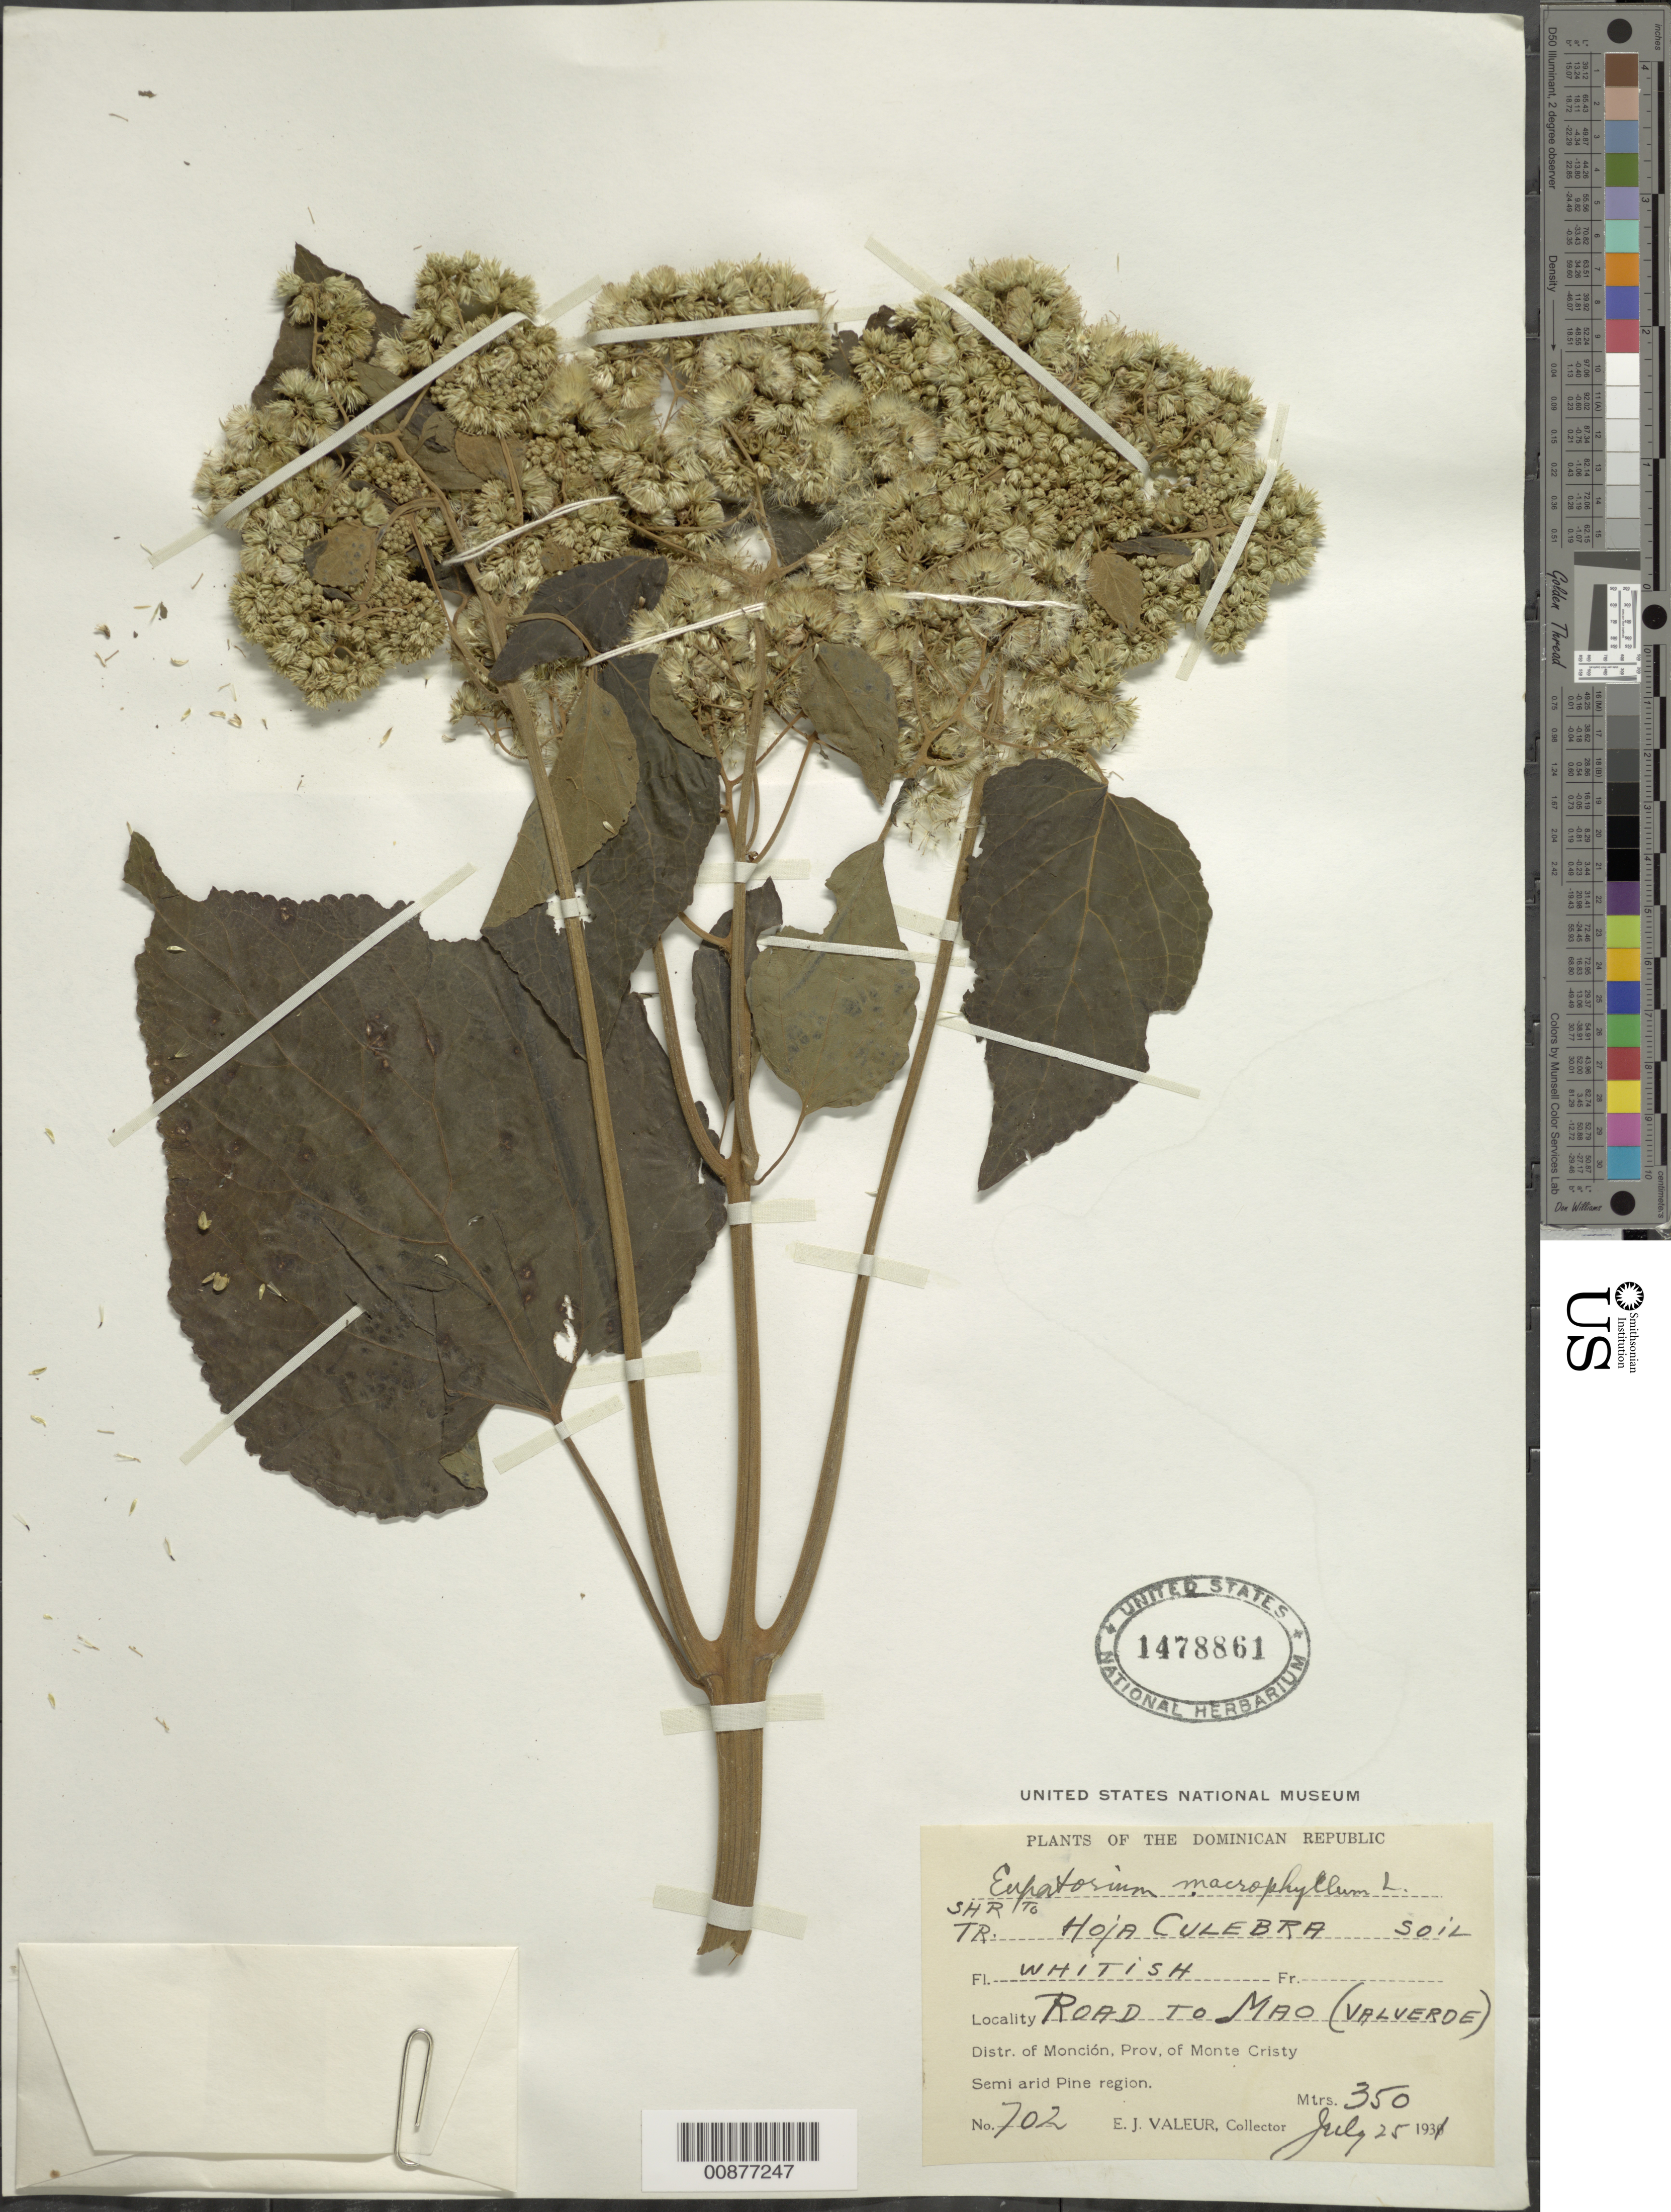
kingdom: Plantae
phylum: Tracheophyta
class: Magnoliopsida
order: Asterales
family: Asteraceae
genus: Hebeclinium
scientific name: Hebeclinium macrophyllum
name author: (L.) DC.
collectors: E. Valeur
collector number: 702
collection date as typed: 25 Jul 1931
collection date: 1931-07-25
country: Dominican Republic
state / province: Monte Cristi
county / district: Monción Distr.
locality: Road to Mao (Valverde)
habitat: Semi-arid pine region, along road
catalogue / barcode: US 1478861